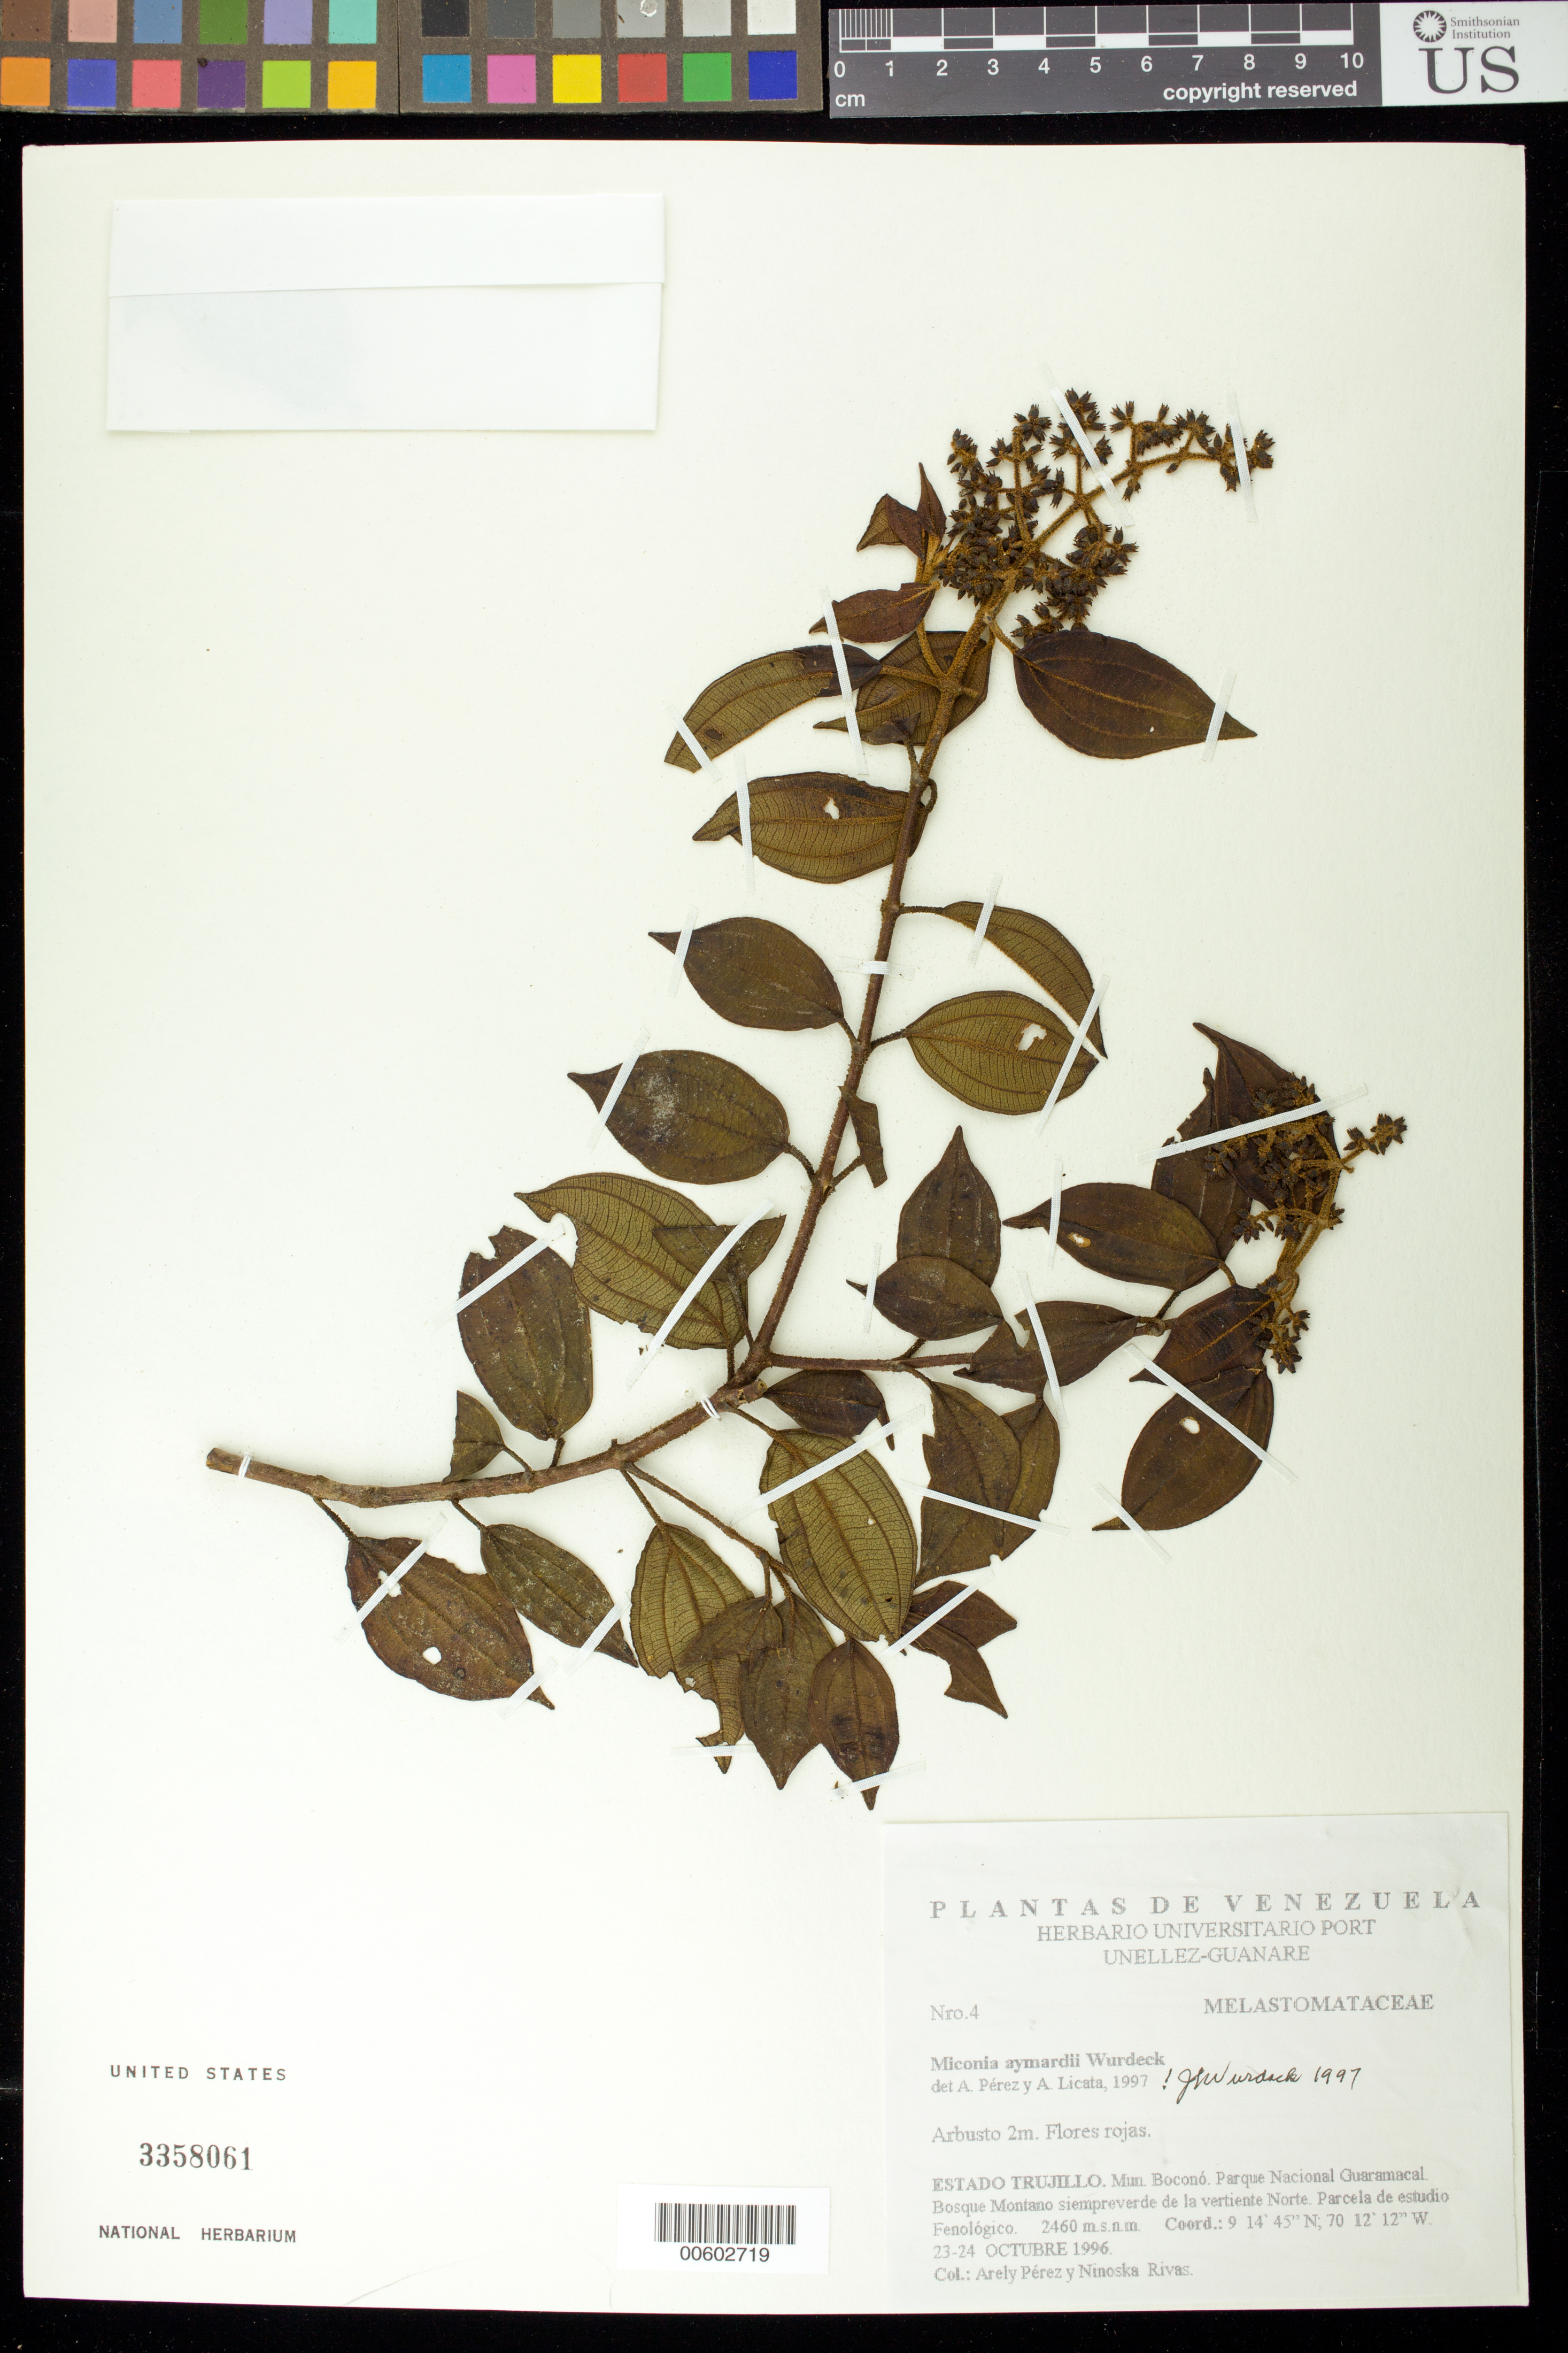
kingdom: Plantae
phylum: Tracheophyta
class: Magnoliopsida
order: Myrtales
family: Melastomataceae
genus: Miconia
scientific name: Miconia aymardii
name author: Wurdack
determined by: Wurdack, John J., (US), US (UNITED STATES)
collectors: A. Pérez & N. Rivas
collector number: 4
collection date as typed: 23 Oct 1996 to 24 Oct 1996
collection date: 1996-10-23/1996-10-24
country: Venezuela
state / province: Trujillo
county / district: Boconó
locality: Parque Nacional Guaramacal, Bosque Montano siempreverde de la vertiente Norte, Parcela de estudio Fenológico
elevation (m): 2460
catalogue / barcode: US 3358061